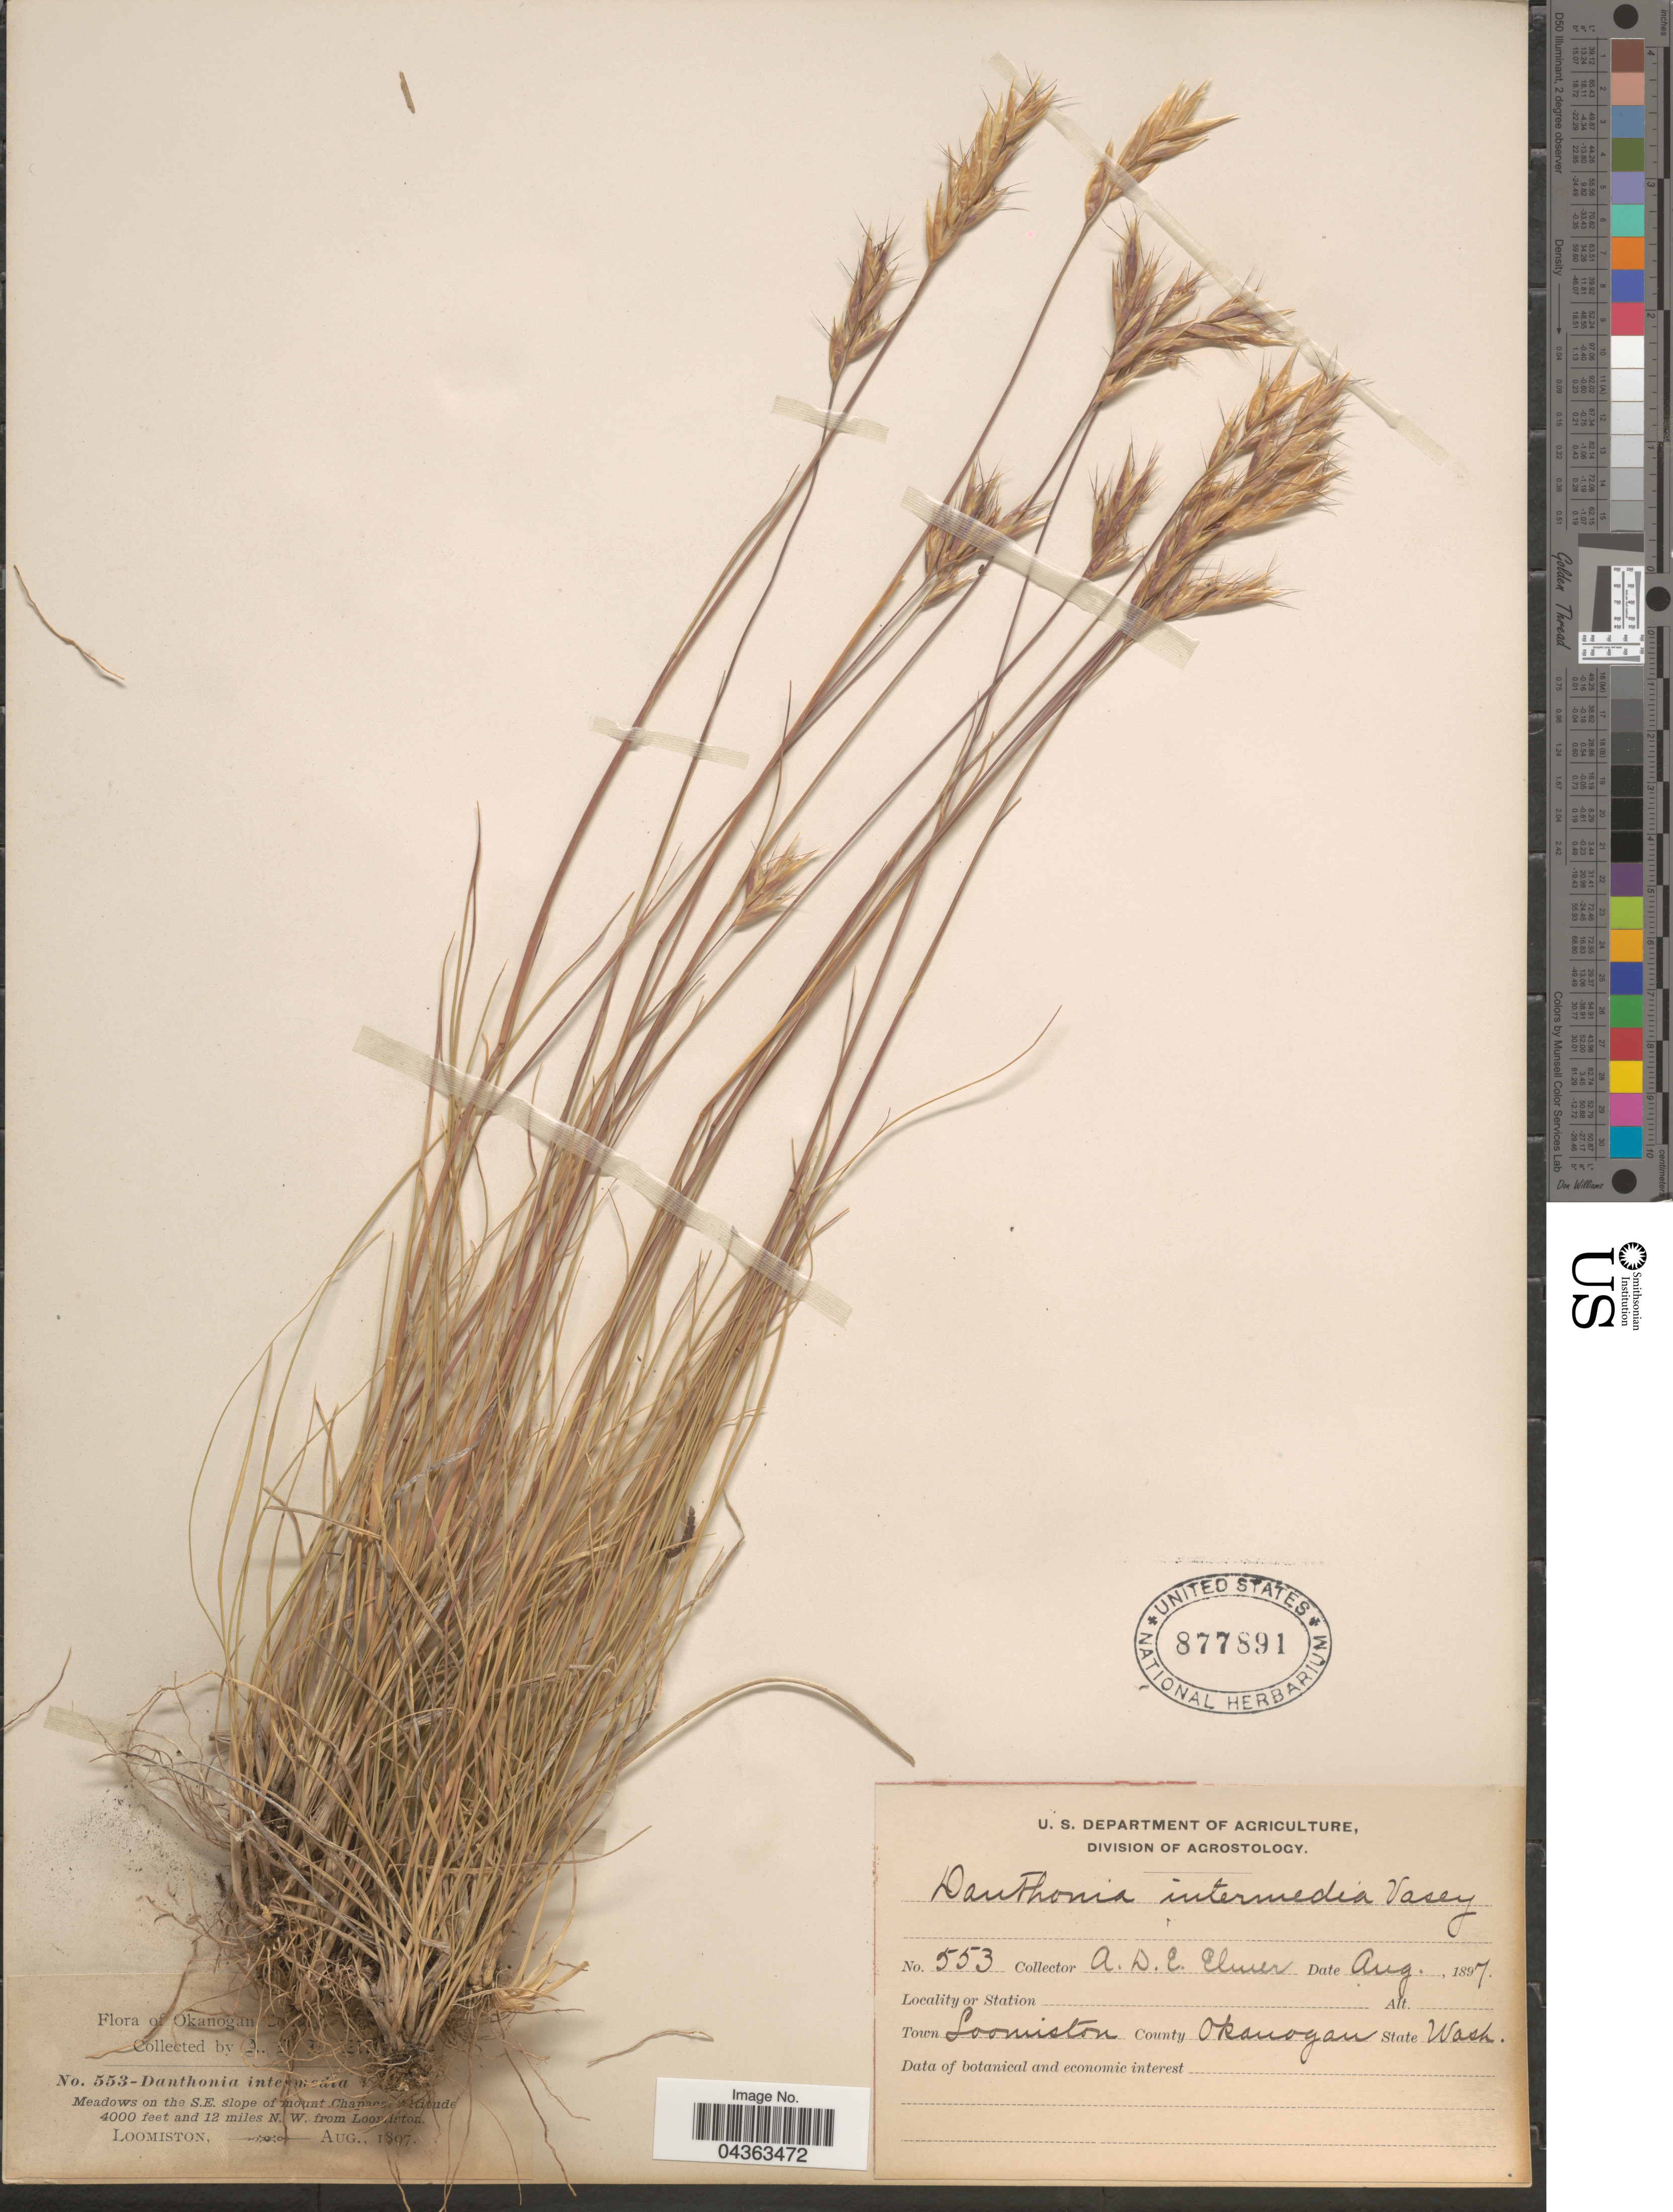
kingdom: Plantae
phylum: Tracheophyta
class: Liliopsida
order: Poales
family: Poaceae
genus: Danthonia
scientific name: Danthonia intermedia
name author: Vasey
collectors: A. D. E. Elmer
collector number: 553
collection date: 1897-08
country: United States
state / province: Washington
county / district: Okanogan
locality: Town Loomiston. County Okanogan. Meadows on the S.E. slope of mount Chapaca and 12 miles N.W. from Loomiston.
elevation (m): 1219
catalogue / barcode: US 877891